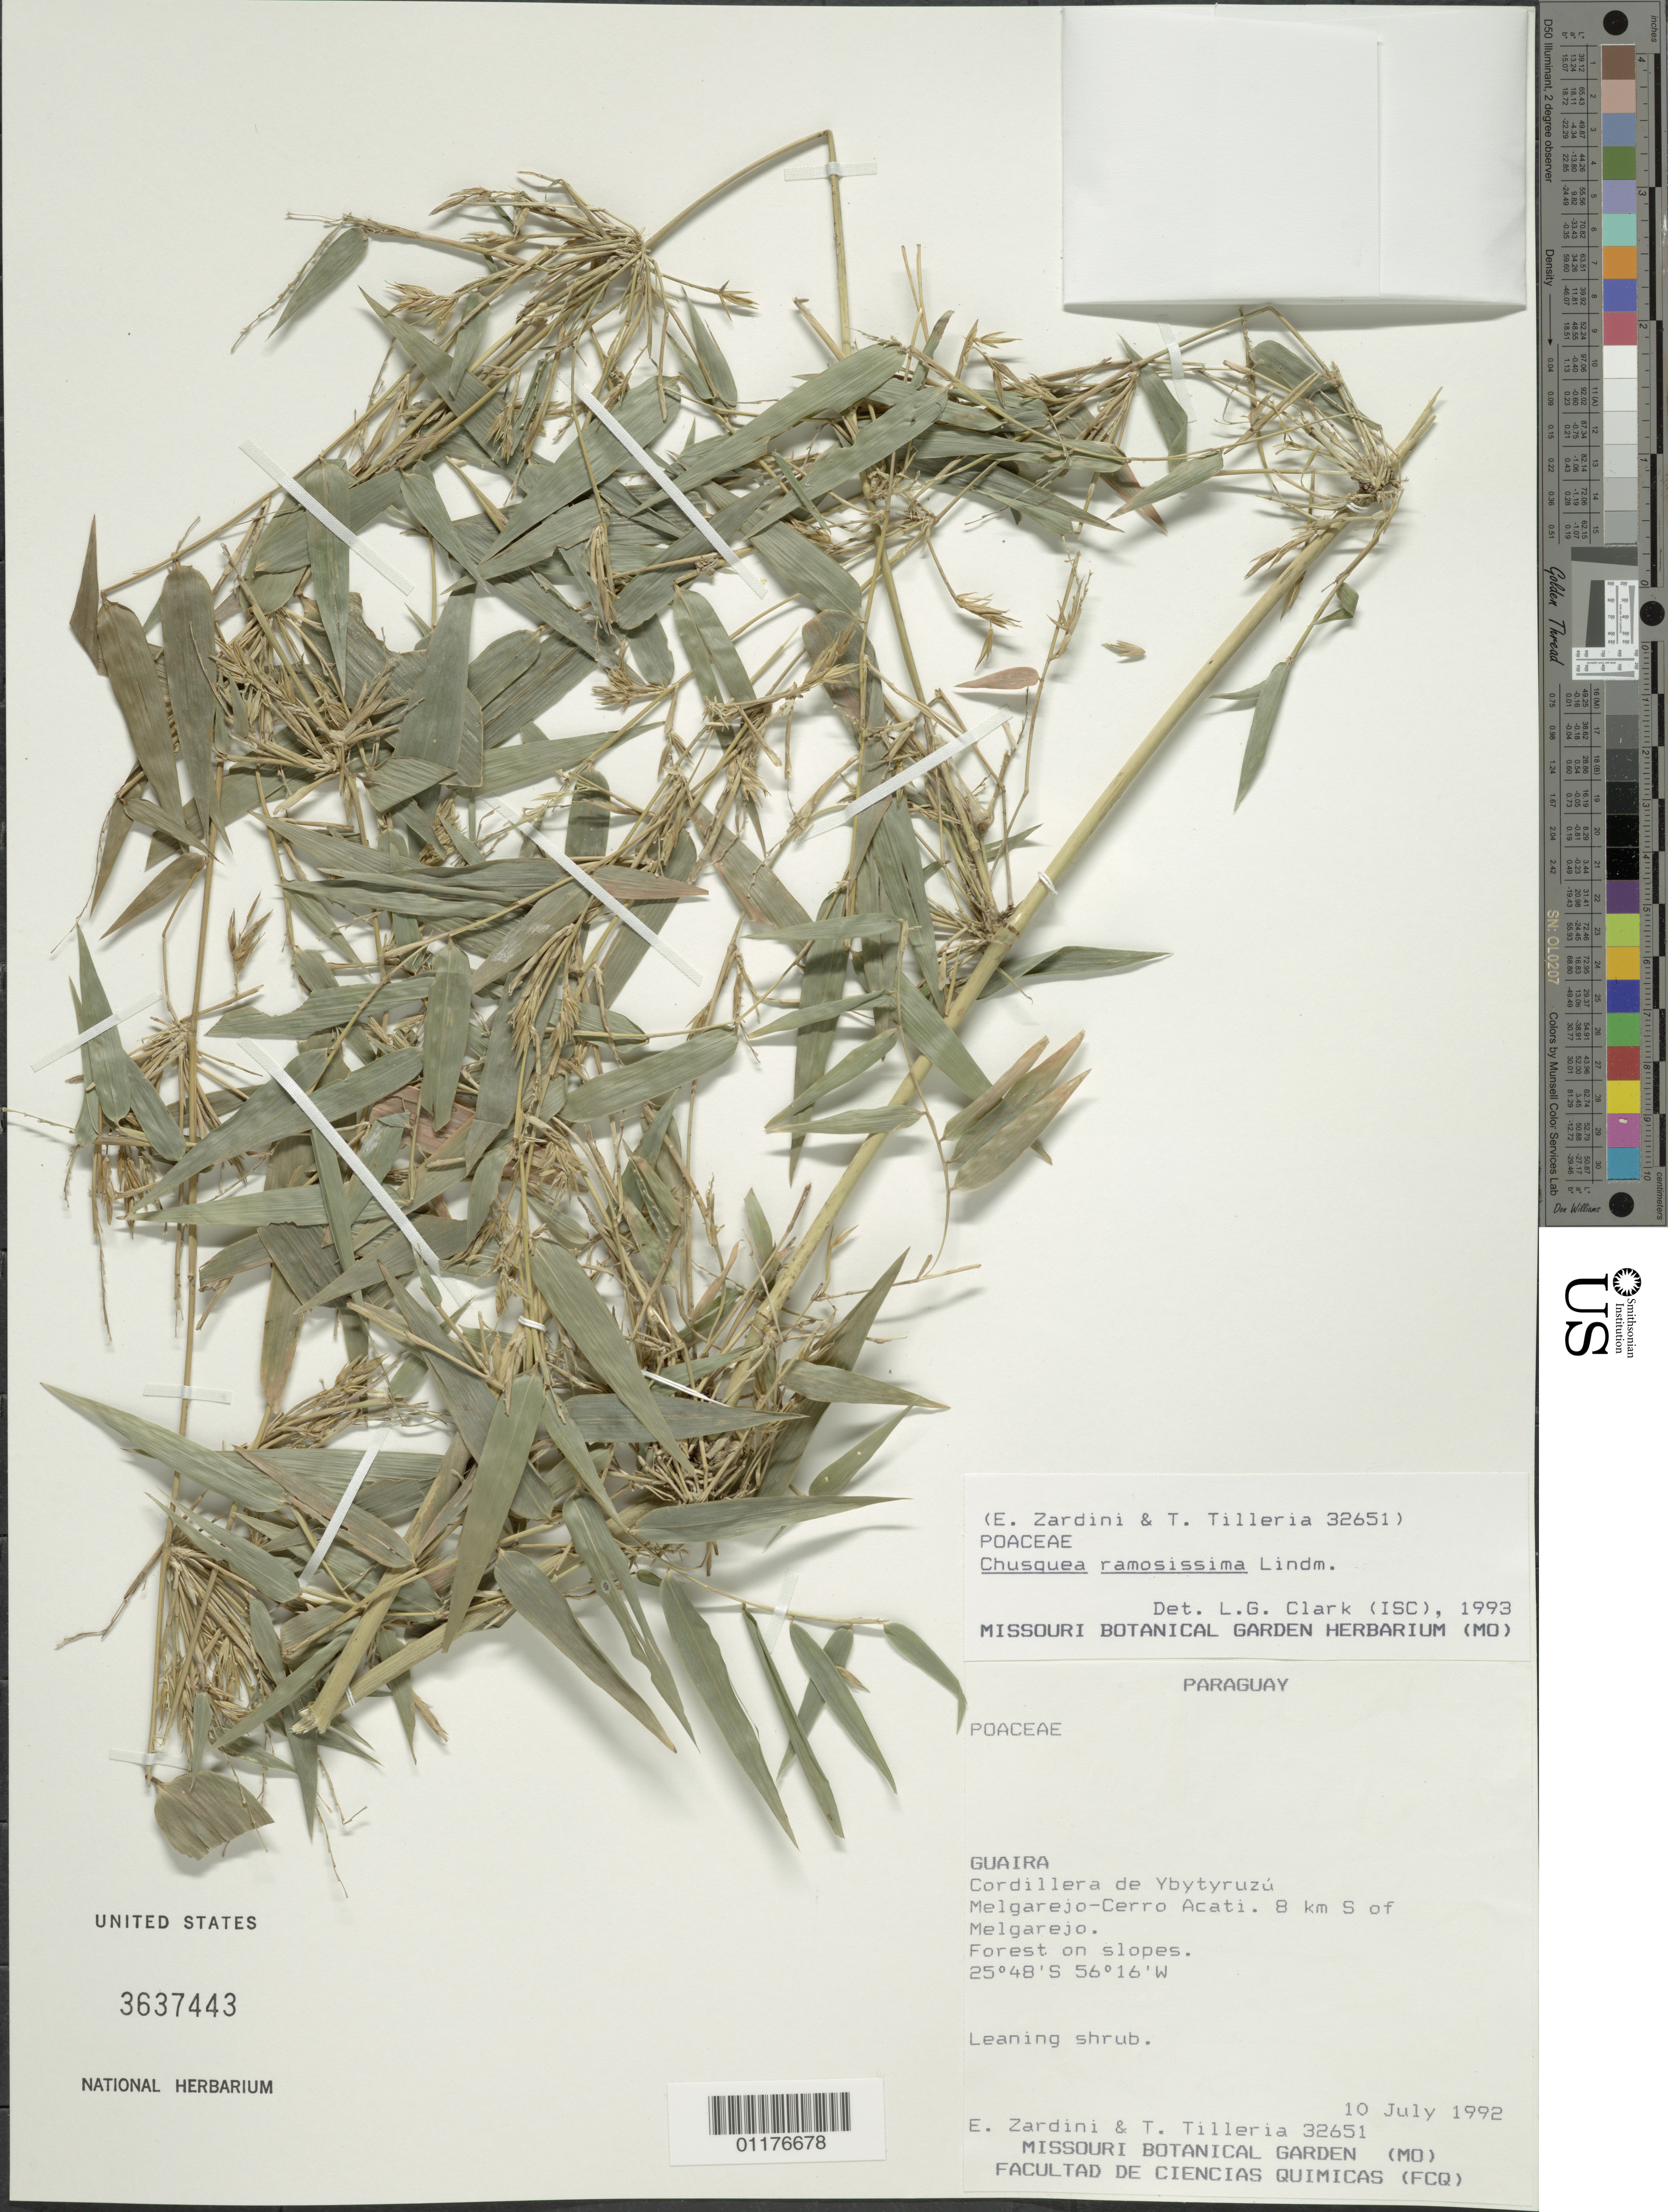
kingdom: Plantae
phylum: Tracheophyta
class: Liliopsida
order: Poales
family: Poaceae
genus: Chusquea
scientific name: Chusquea ramosissima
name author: Lindm.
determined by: Clark, Lynn G., (ISC), Iowa State University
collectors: E. M. Zardini & T. Tilleria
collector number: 32651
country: Paraguay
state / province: Guairá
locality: Coirdillera de Ybytyruzu, Melgarejo-Cerro Acati, S of Melgarejo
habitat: Forest on slopes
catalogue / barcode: US 3637443